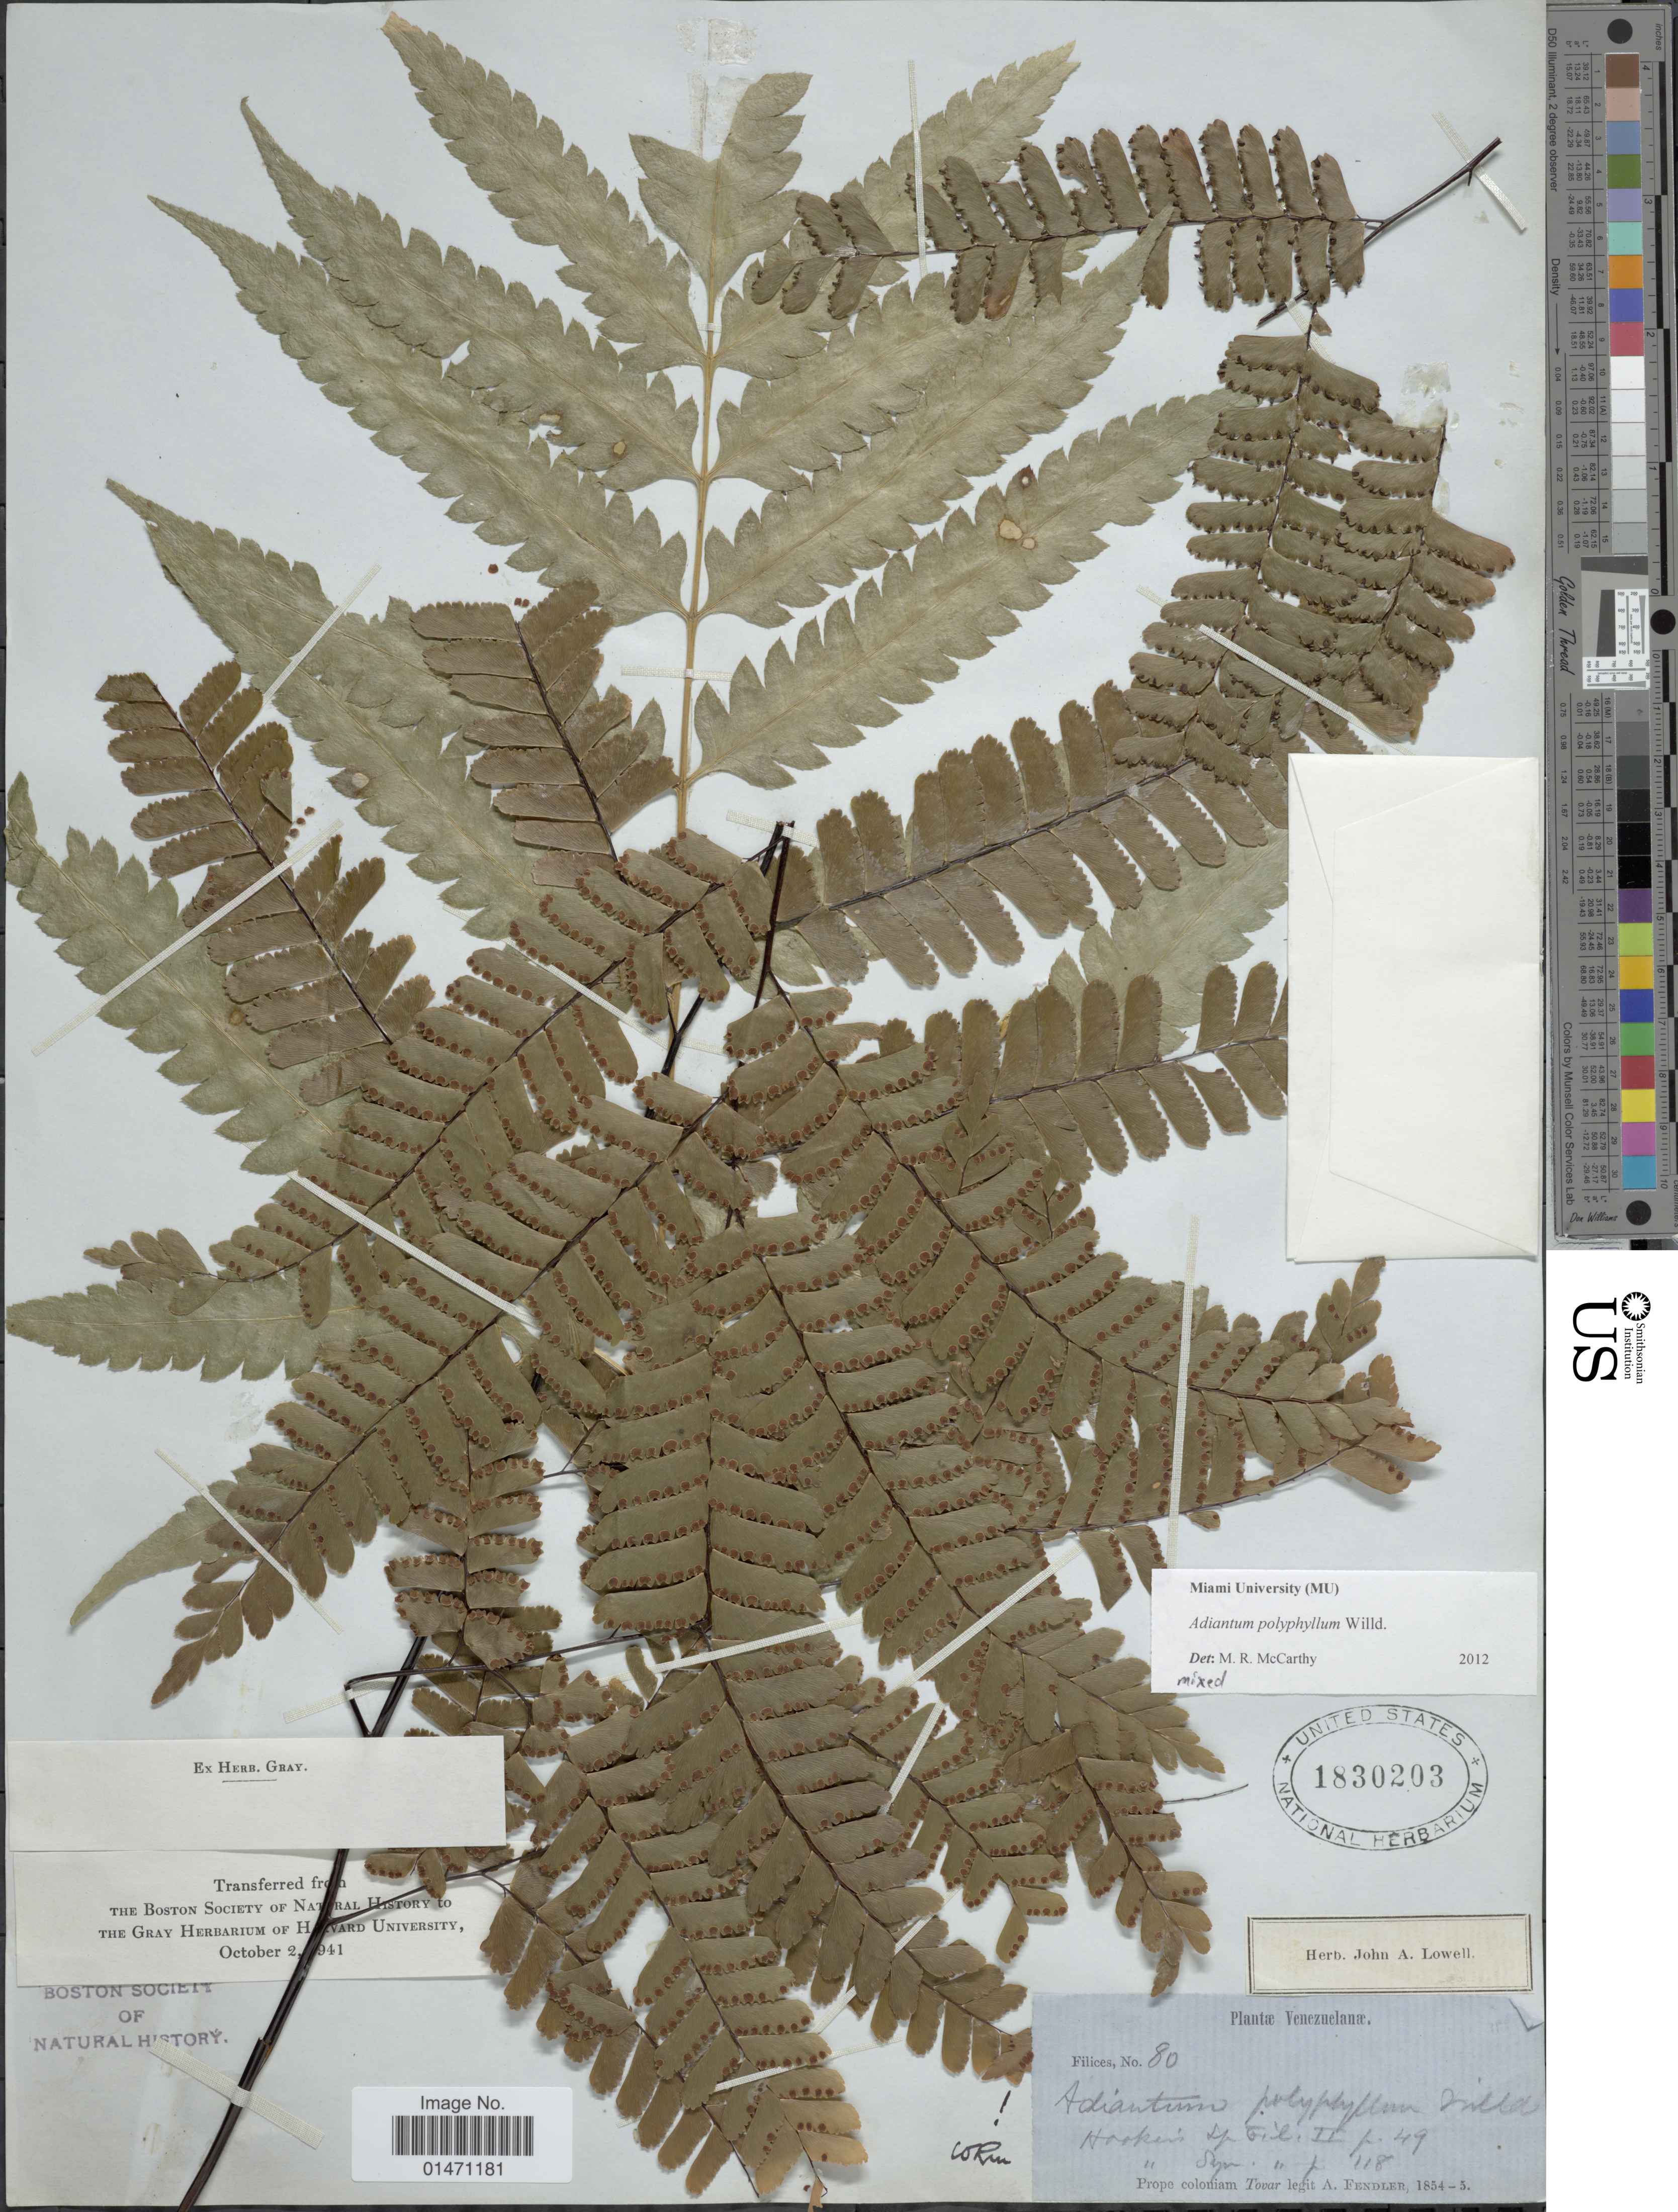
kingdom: Plantae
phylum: Tracheophyta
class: Polypodiopsida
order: Polypodiales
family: Pteridaceae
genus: Adiantum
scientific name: Adiantum polyphyllum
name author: Willd.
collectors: A. Fendler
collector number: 80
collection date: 1854/1855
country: Venezuela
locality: Plantae Venezuela, Prope coloniam, Tovar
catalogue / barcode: US 1830203